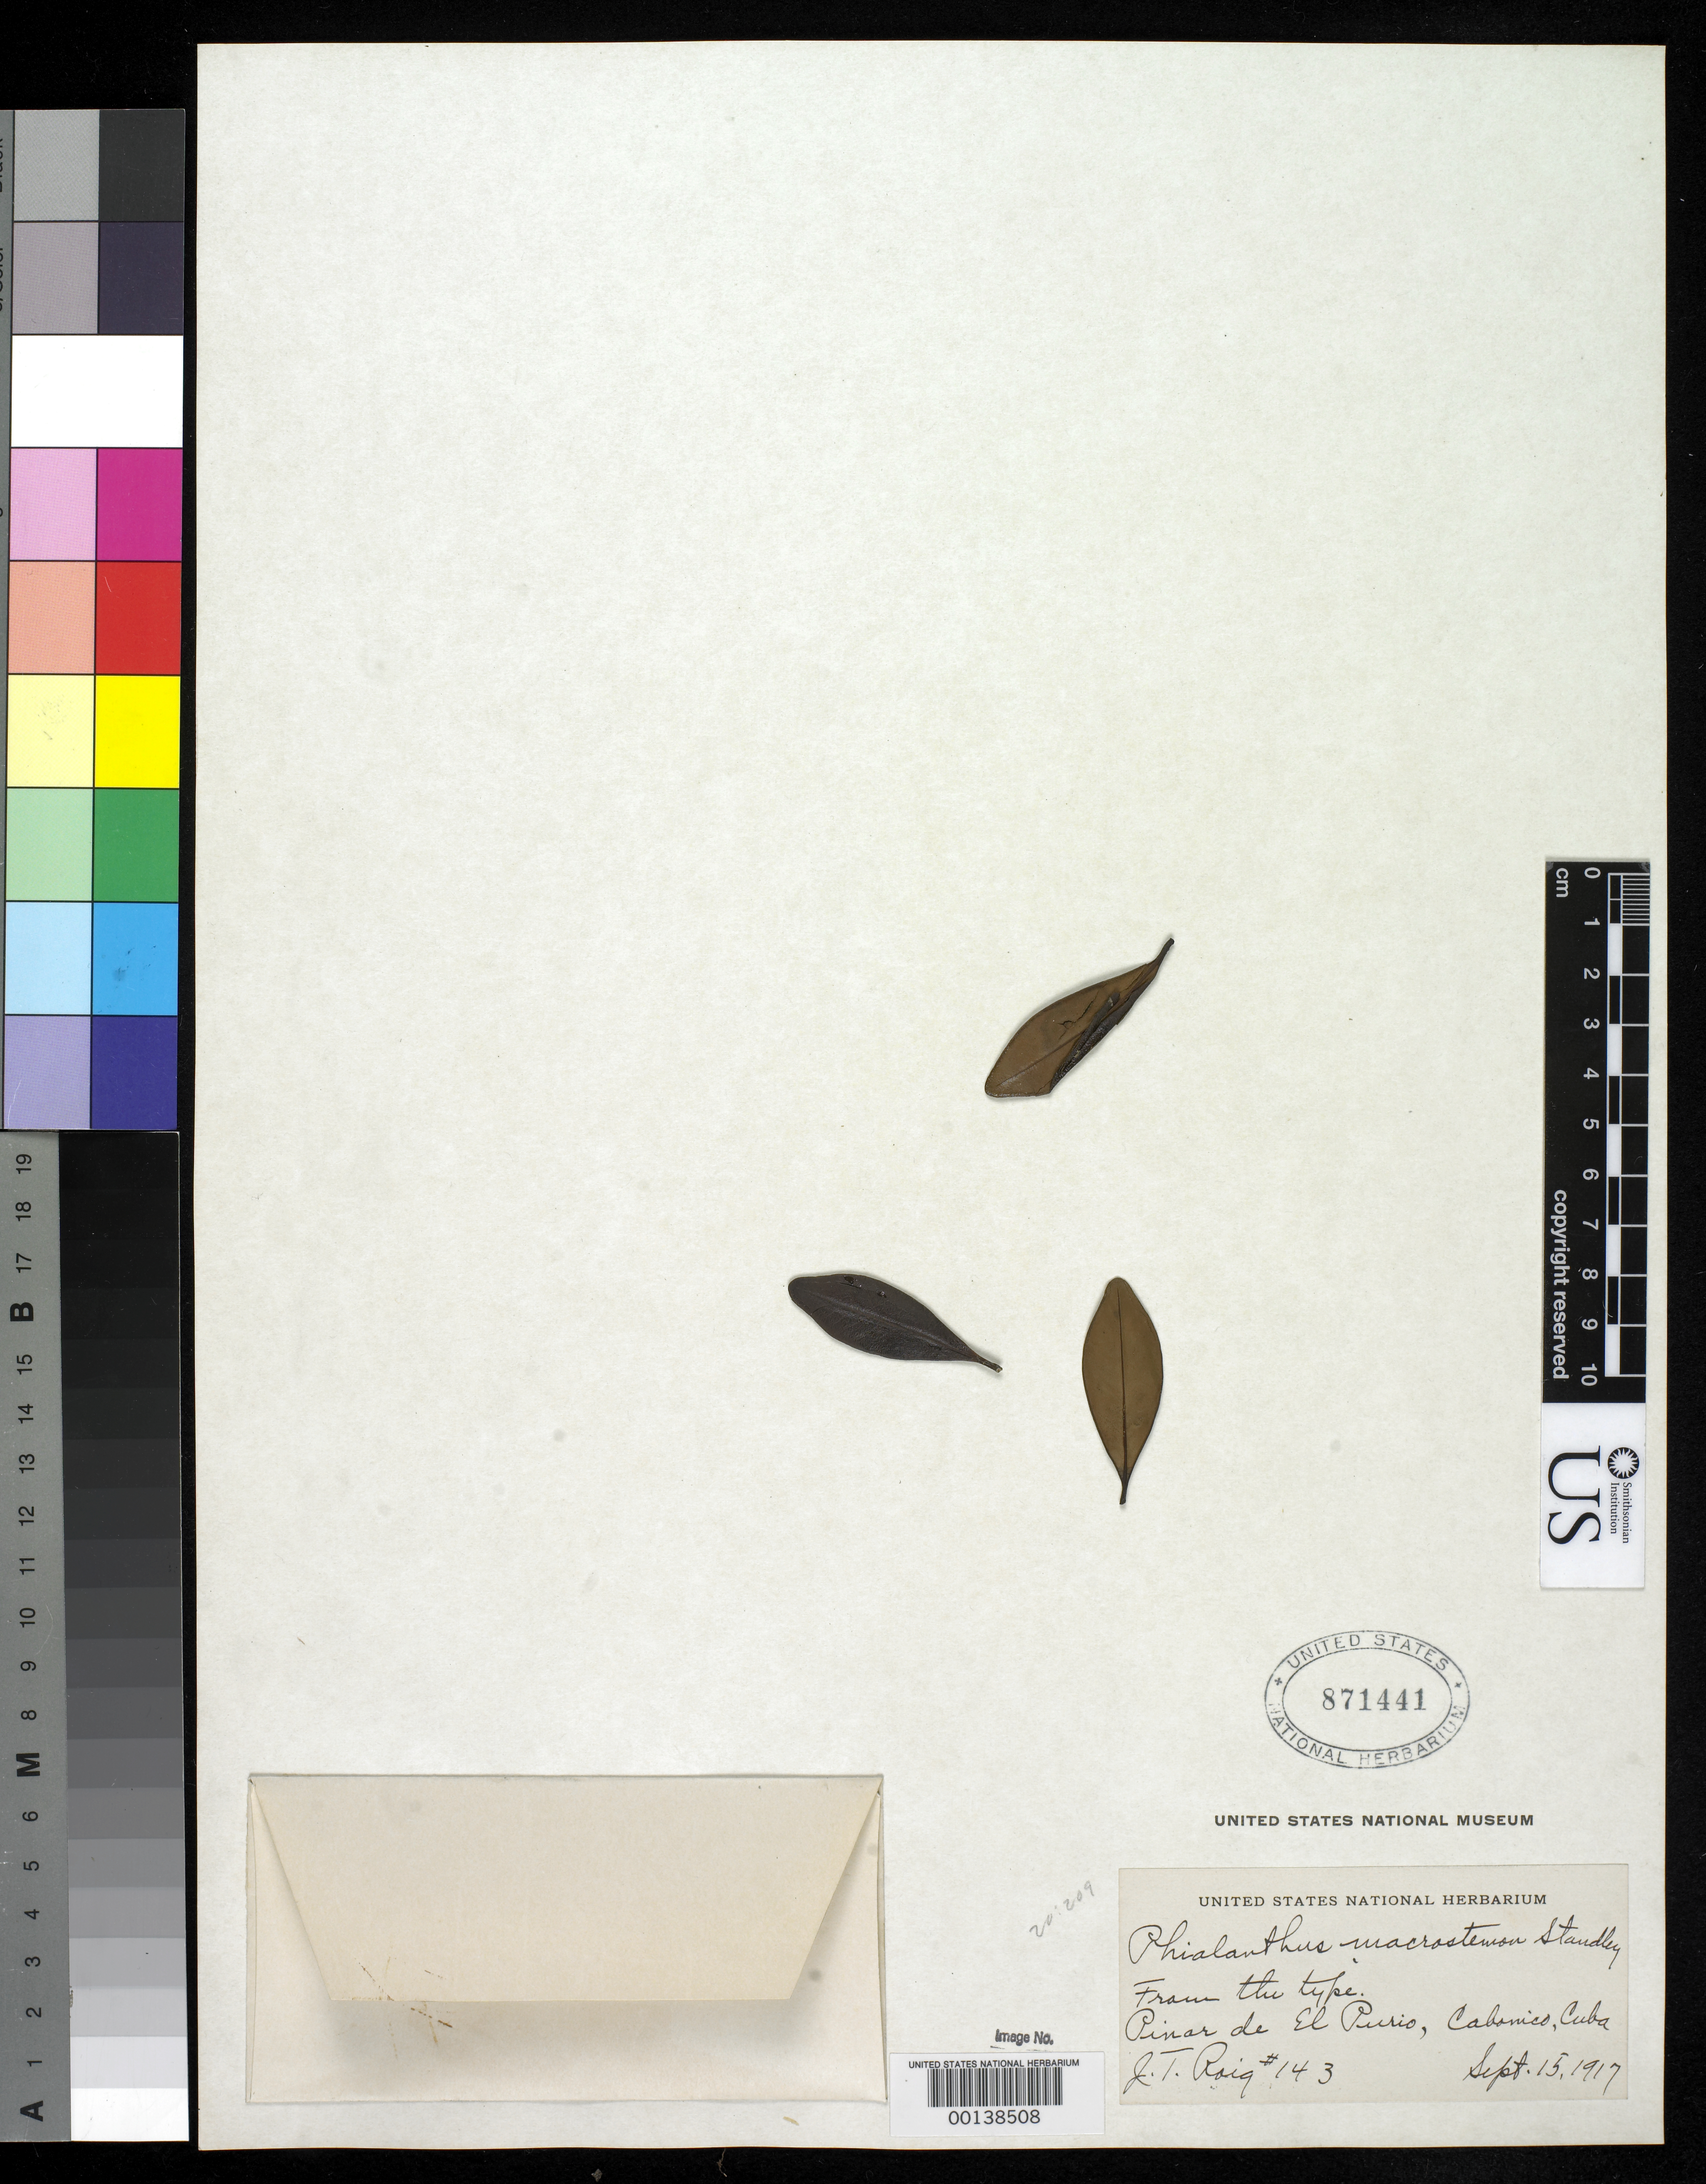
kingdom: Plantae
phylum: Tracheophyta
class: Magnoliopsida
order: Gentianales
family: Rubiaceae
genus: Phialanthus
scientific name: Phialanthus macrostemon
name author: Standl.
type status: Isotype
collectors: J. Roig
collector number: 143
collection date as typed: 15 Sep 1917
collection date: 1917-09-15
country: Cuba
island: Greater Antilles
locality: Pinar del Purio, Cabonico.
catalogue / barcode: US 871441